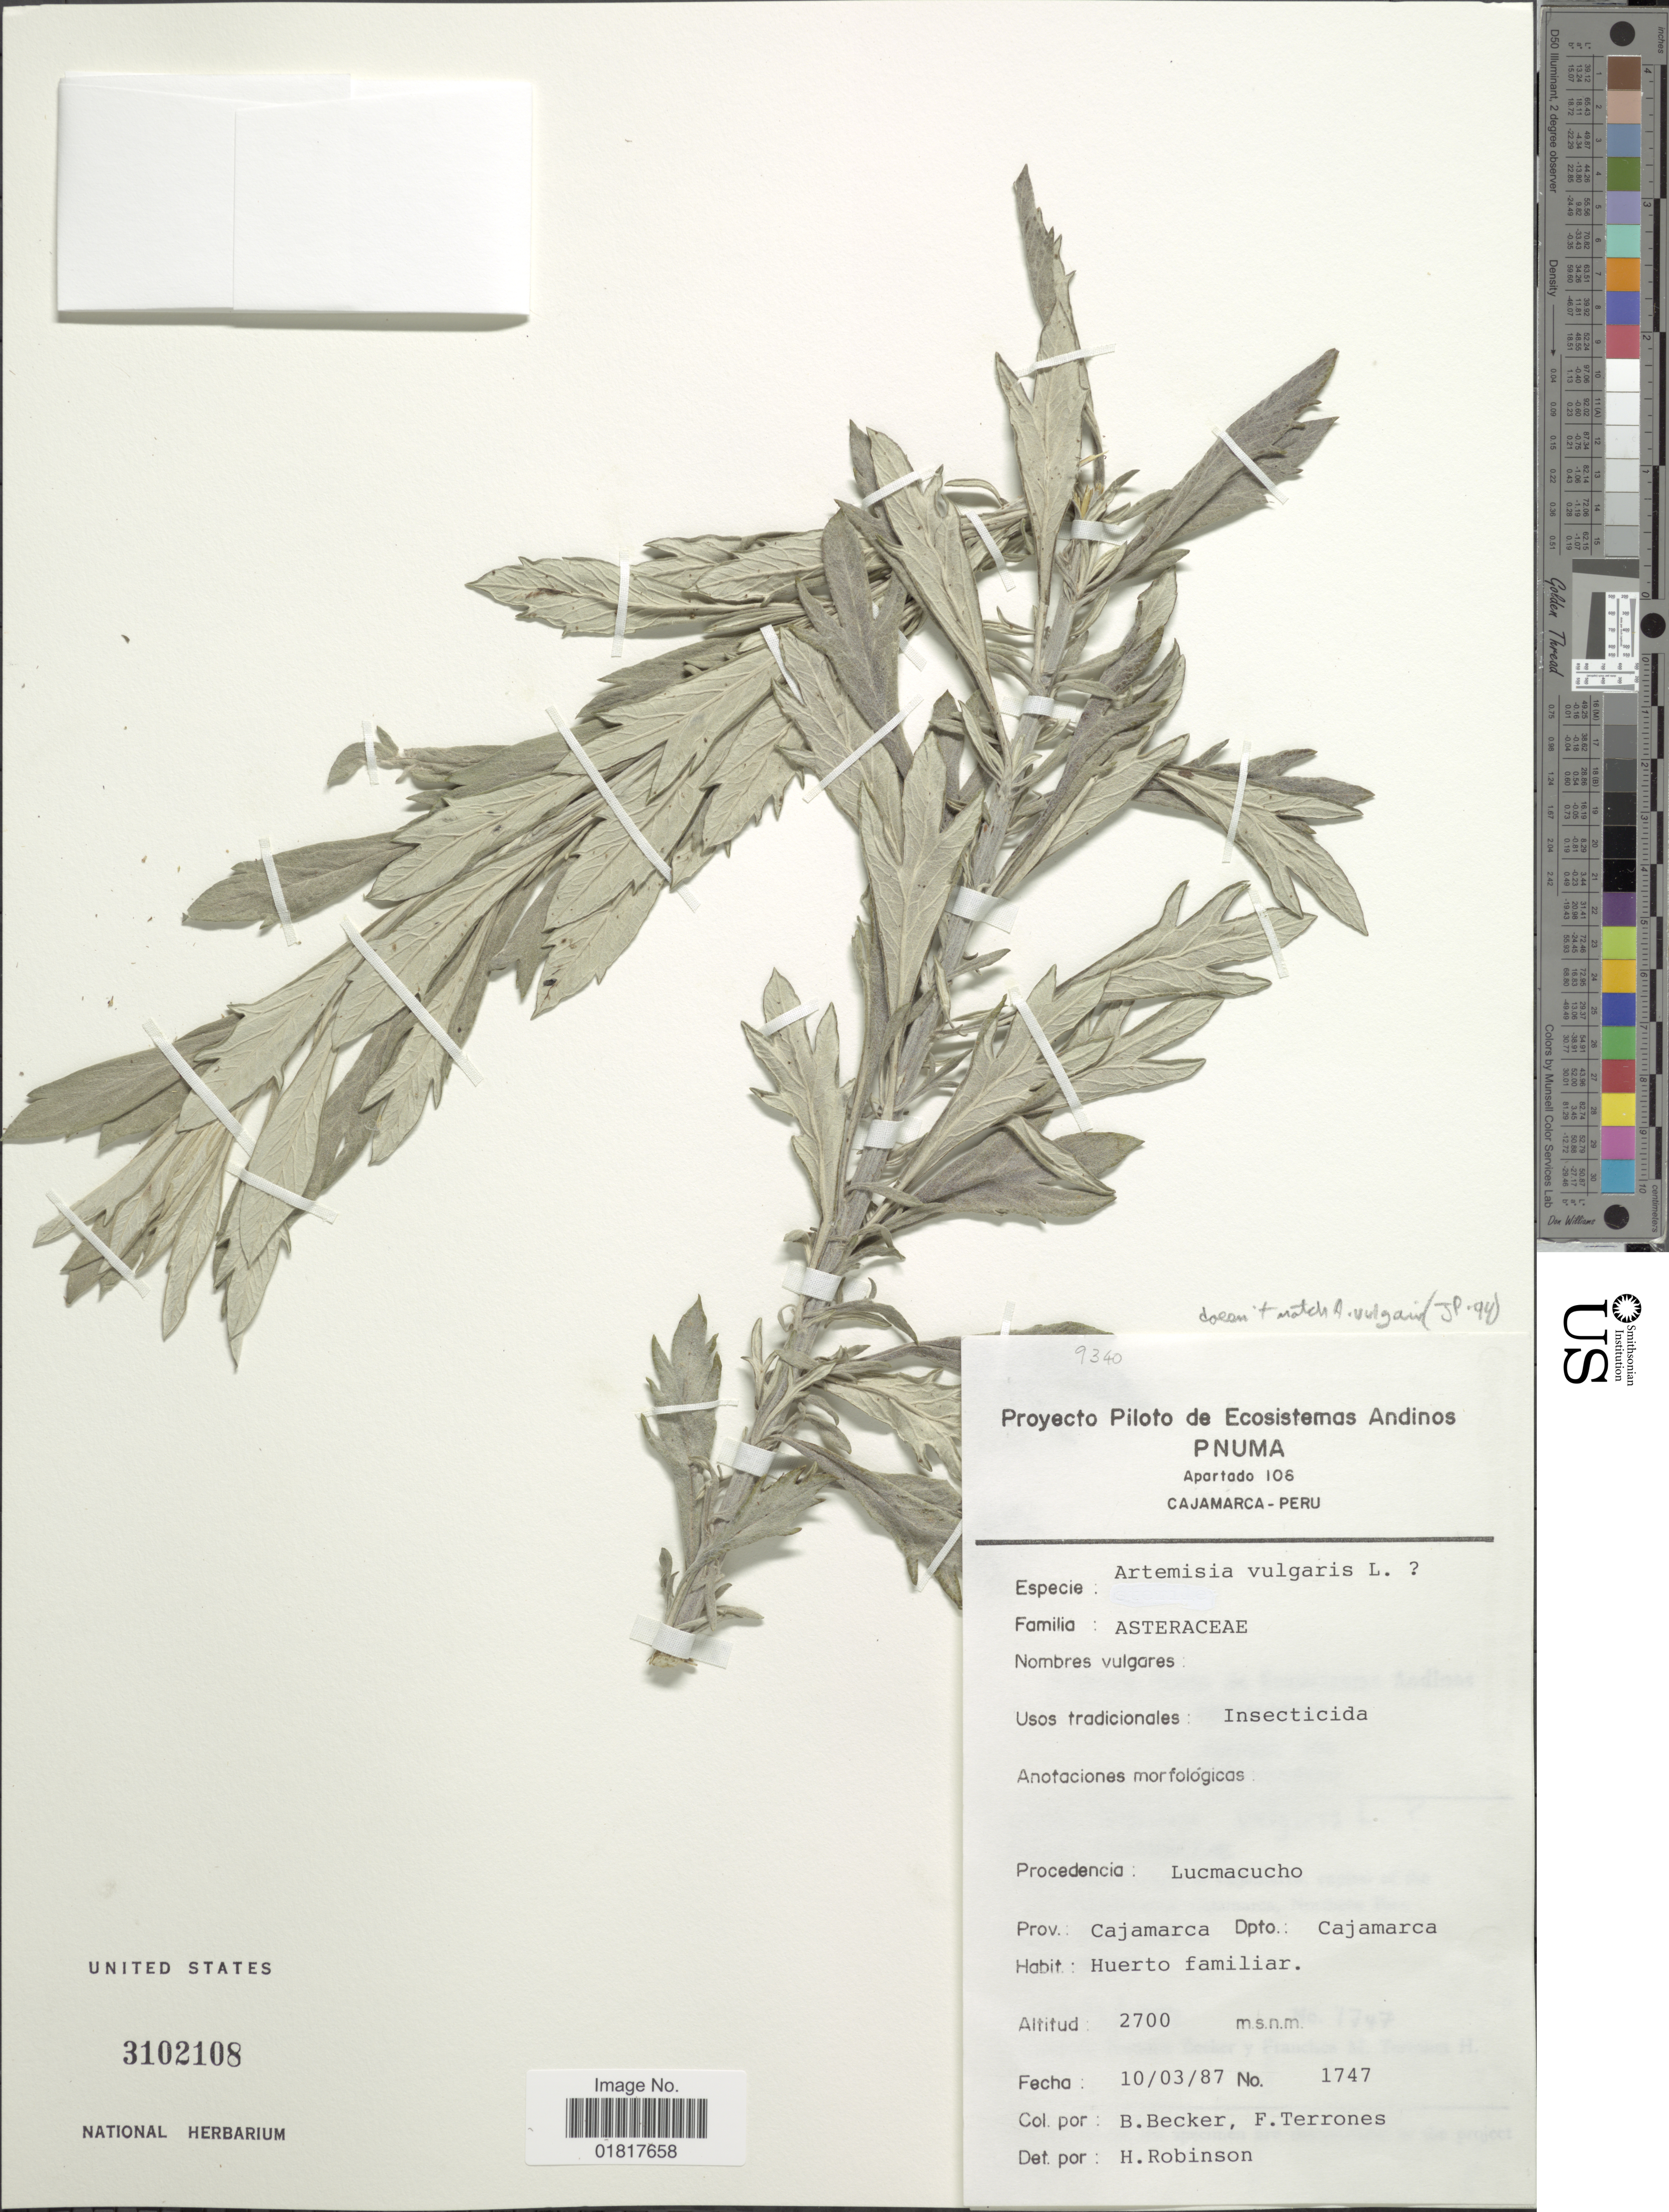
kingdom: Plantae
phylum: Tracheophyta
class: Magnoliopsida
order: Asterales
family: Asteraceae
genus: Artemisia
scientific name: Artemisia verlotorum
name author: Lamotte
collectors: B. Becker & F. Terrones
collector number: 1747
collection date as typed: Transcribed d/m/y: 10/3/87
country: Peru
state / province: Cajamarca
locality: Procedencia: Lucmacucho, Dpto Cajamarca, Huerto familiar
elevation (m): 2700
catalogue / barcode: US 3102108